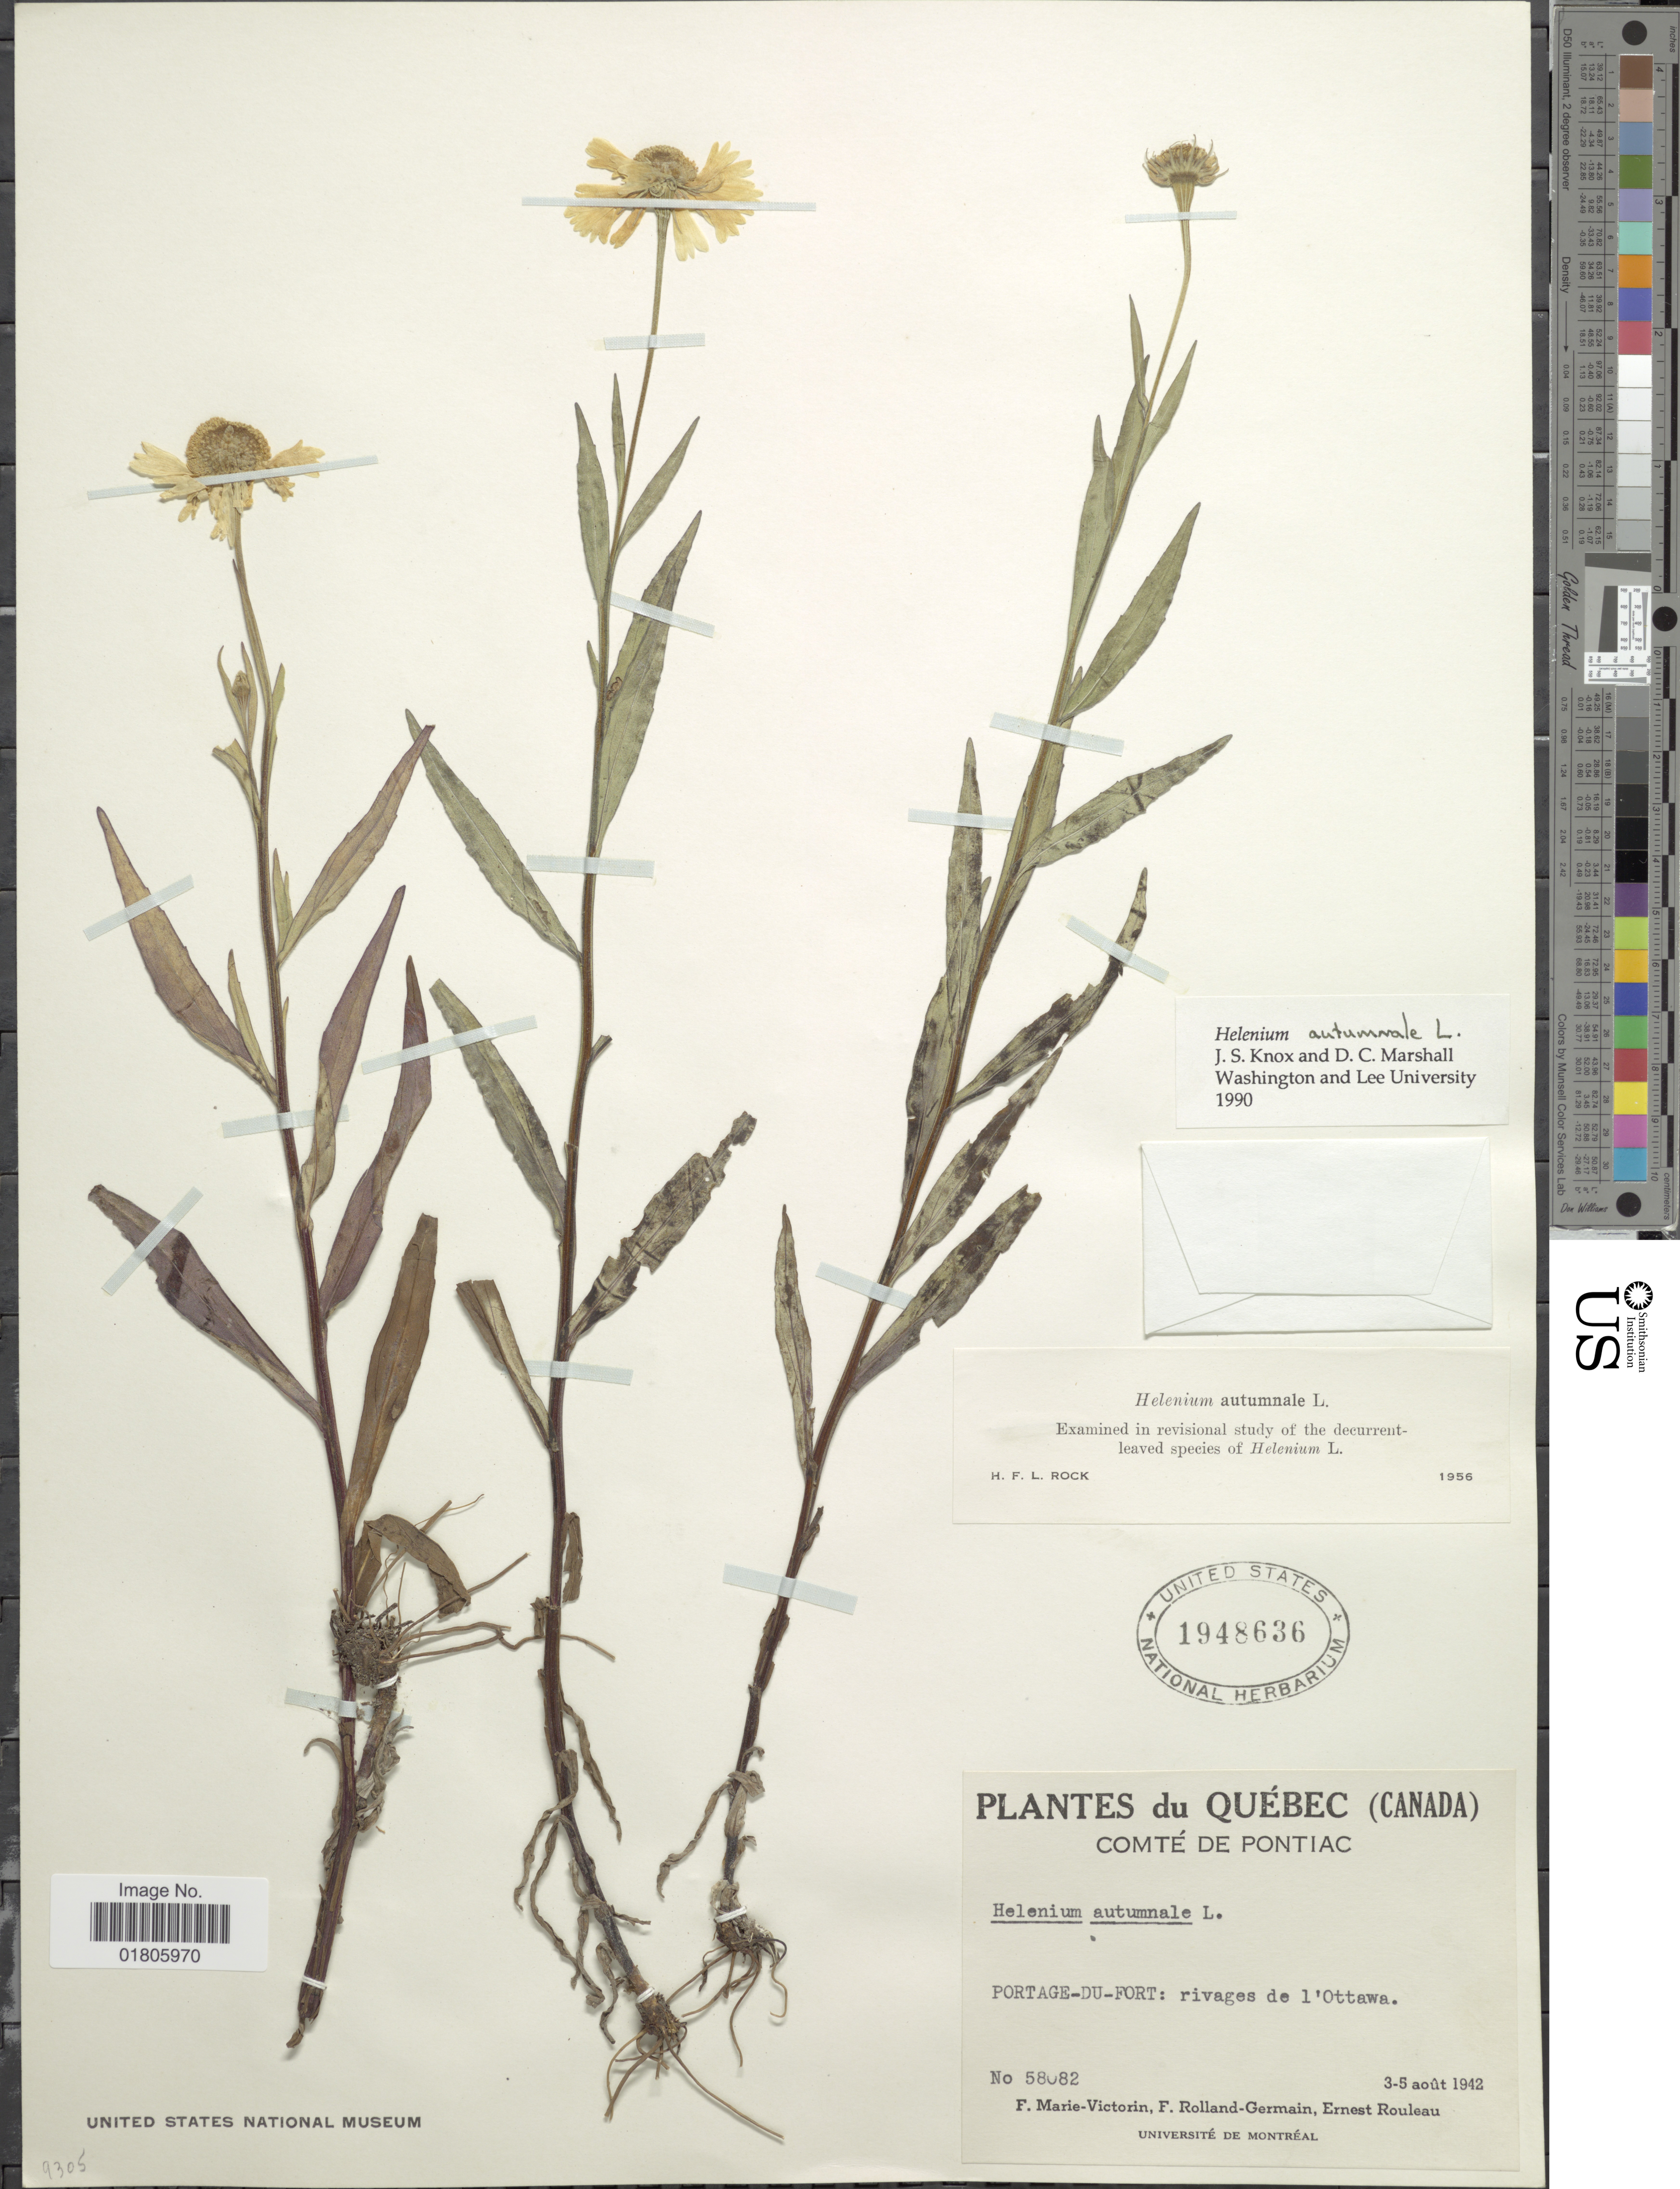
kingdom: Plantae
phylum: Tracheophyta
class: Magnoliopsida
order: Asterales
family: Asteraceae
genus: Helenium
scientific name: Helenium autumnale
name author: L.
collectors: F. Marie-Victorin, Rolland-Germain & E. Rouleau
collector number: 58082*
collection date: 1942-08-03/1942-08-05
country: Canada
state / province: Quebec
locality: Portage-Du-Fort: Rivages de l'Ottawa. Comte de Pontiac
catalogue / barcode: US 1948636